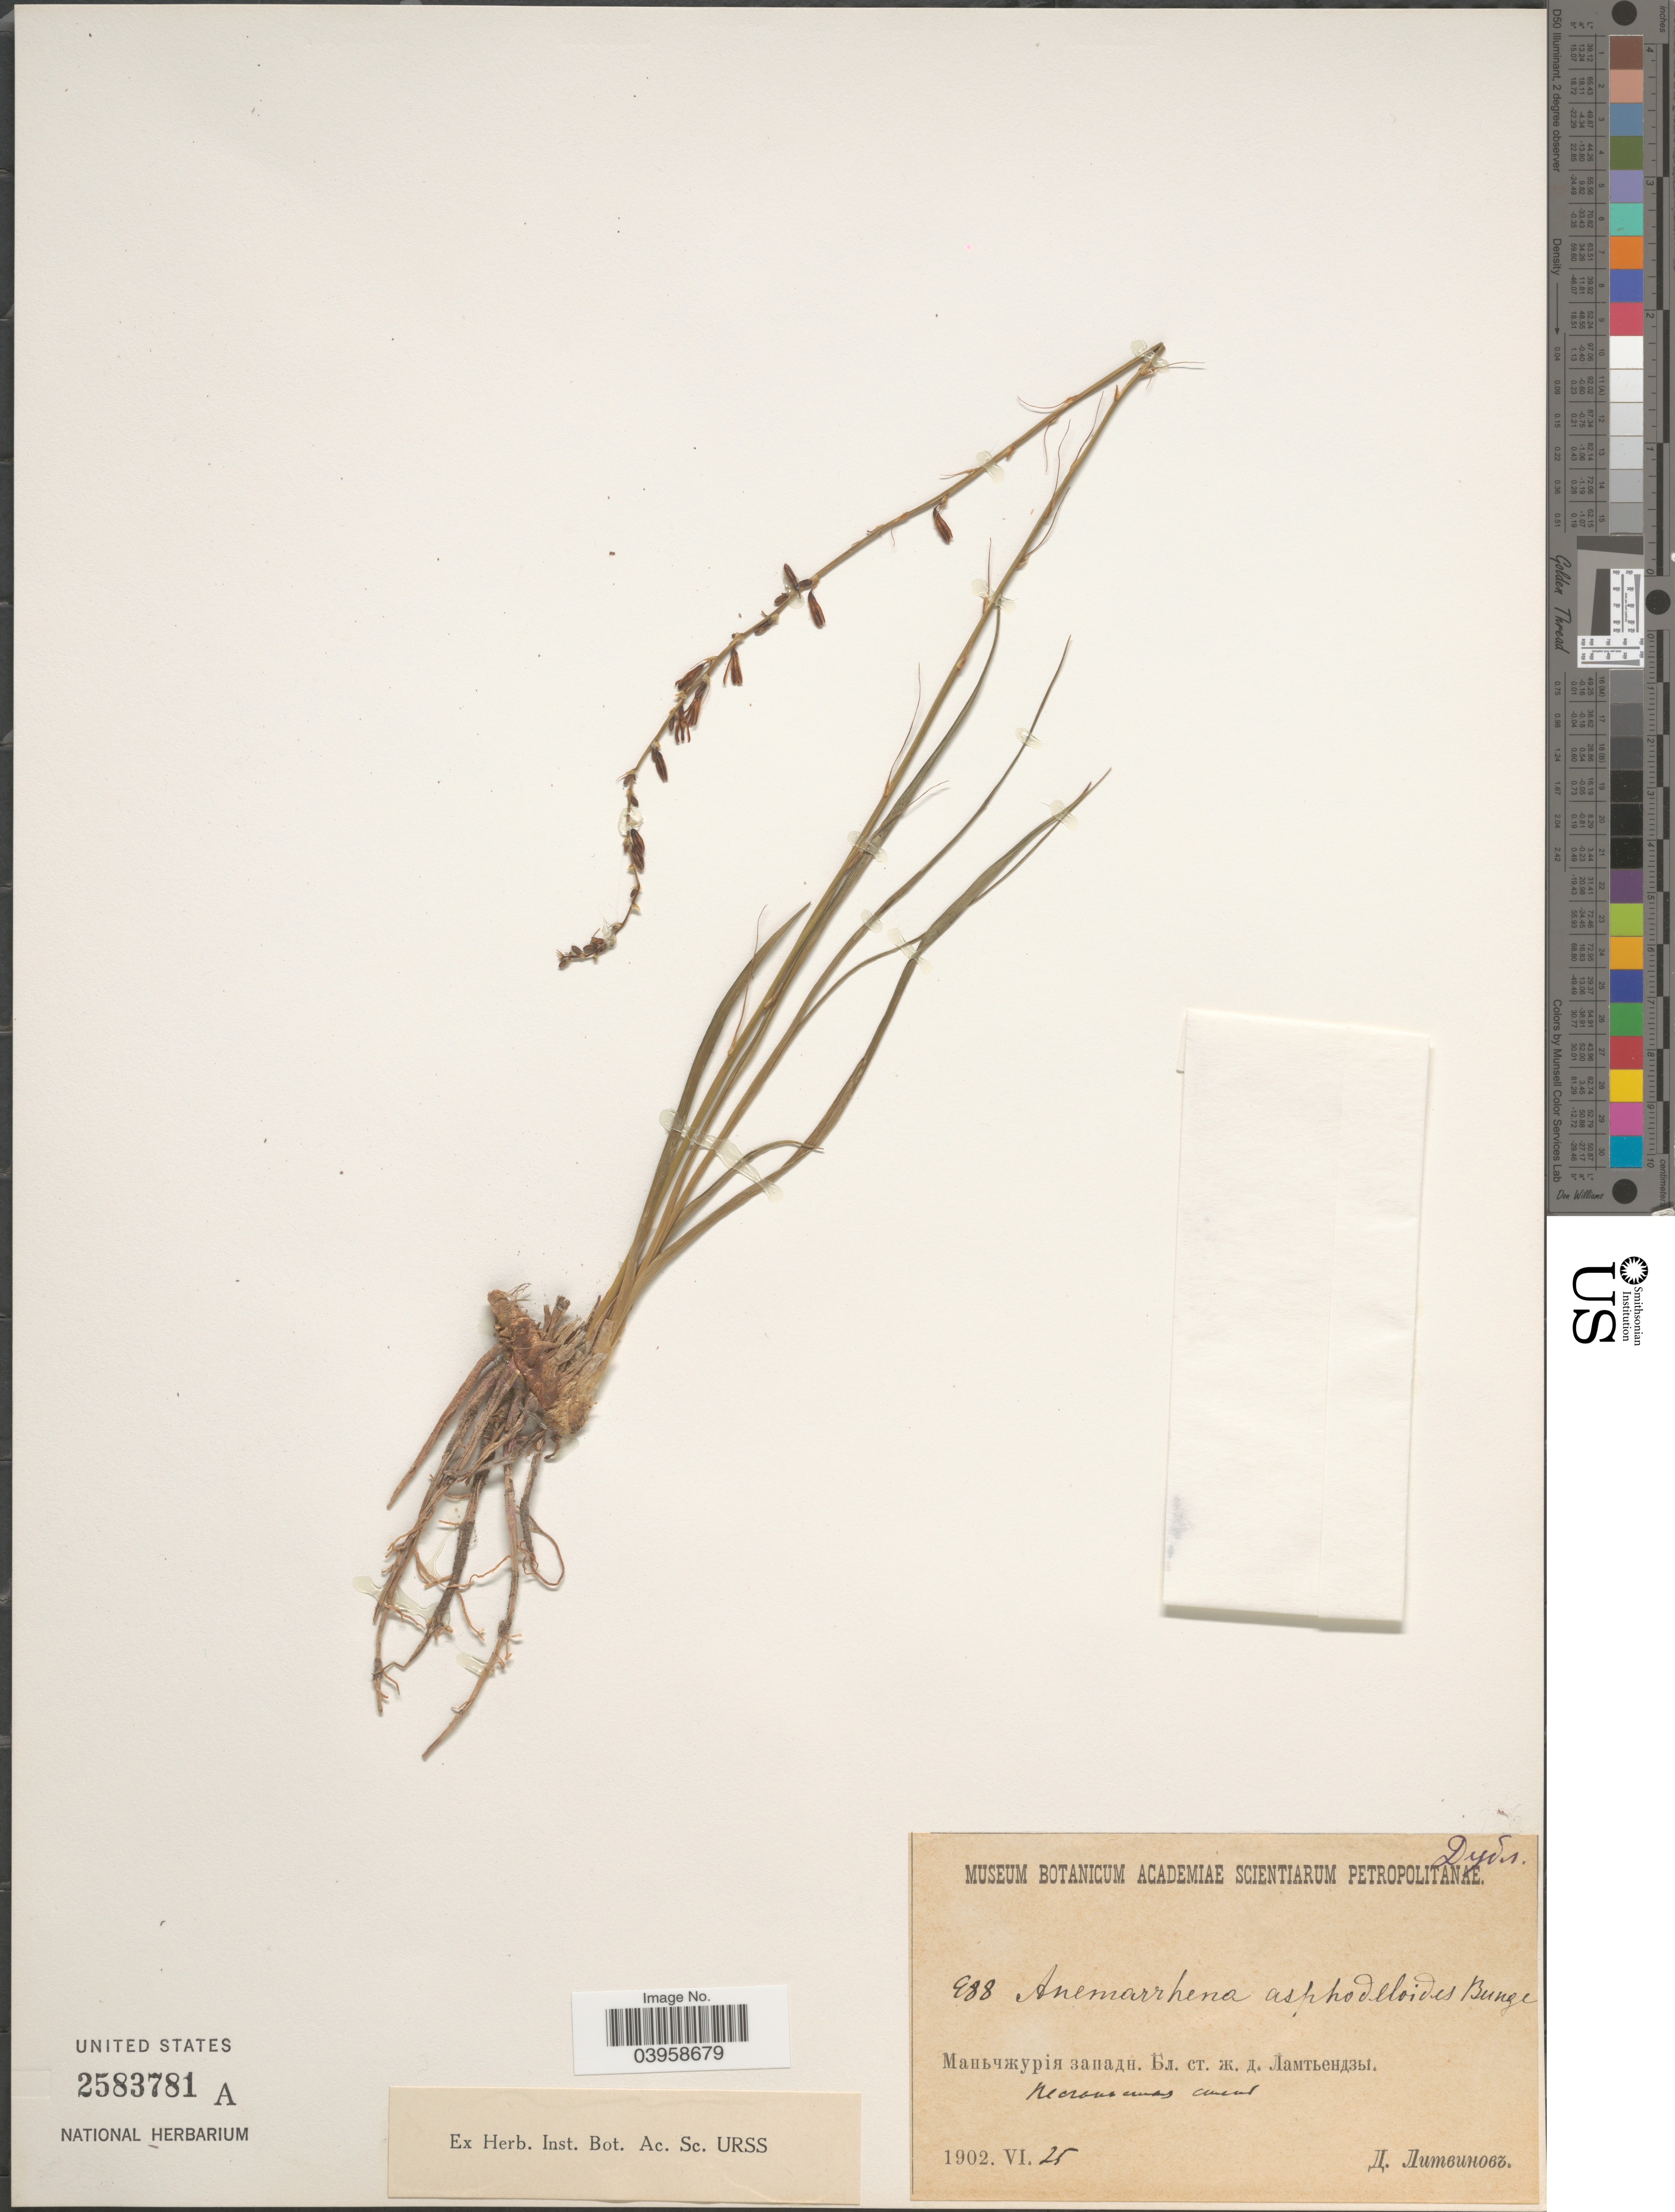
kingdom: Plantae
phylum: Tracheophyta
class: Liliopsida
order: Asparagales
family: Asparagaceae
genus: Anemarrhena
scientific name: Anemarrhena asphodeloides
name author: Bunge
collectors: D. Litvinov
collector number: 988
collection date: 1902-06-25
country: China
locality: Manchuria. Near railroad station Lamtendzy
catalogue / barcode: US 2583781A